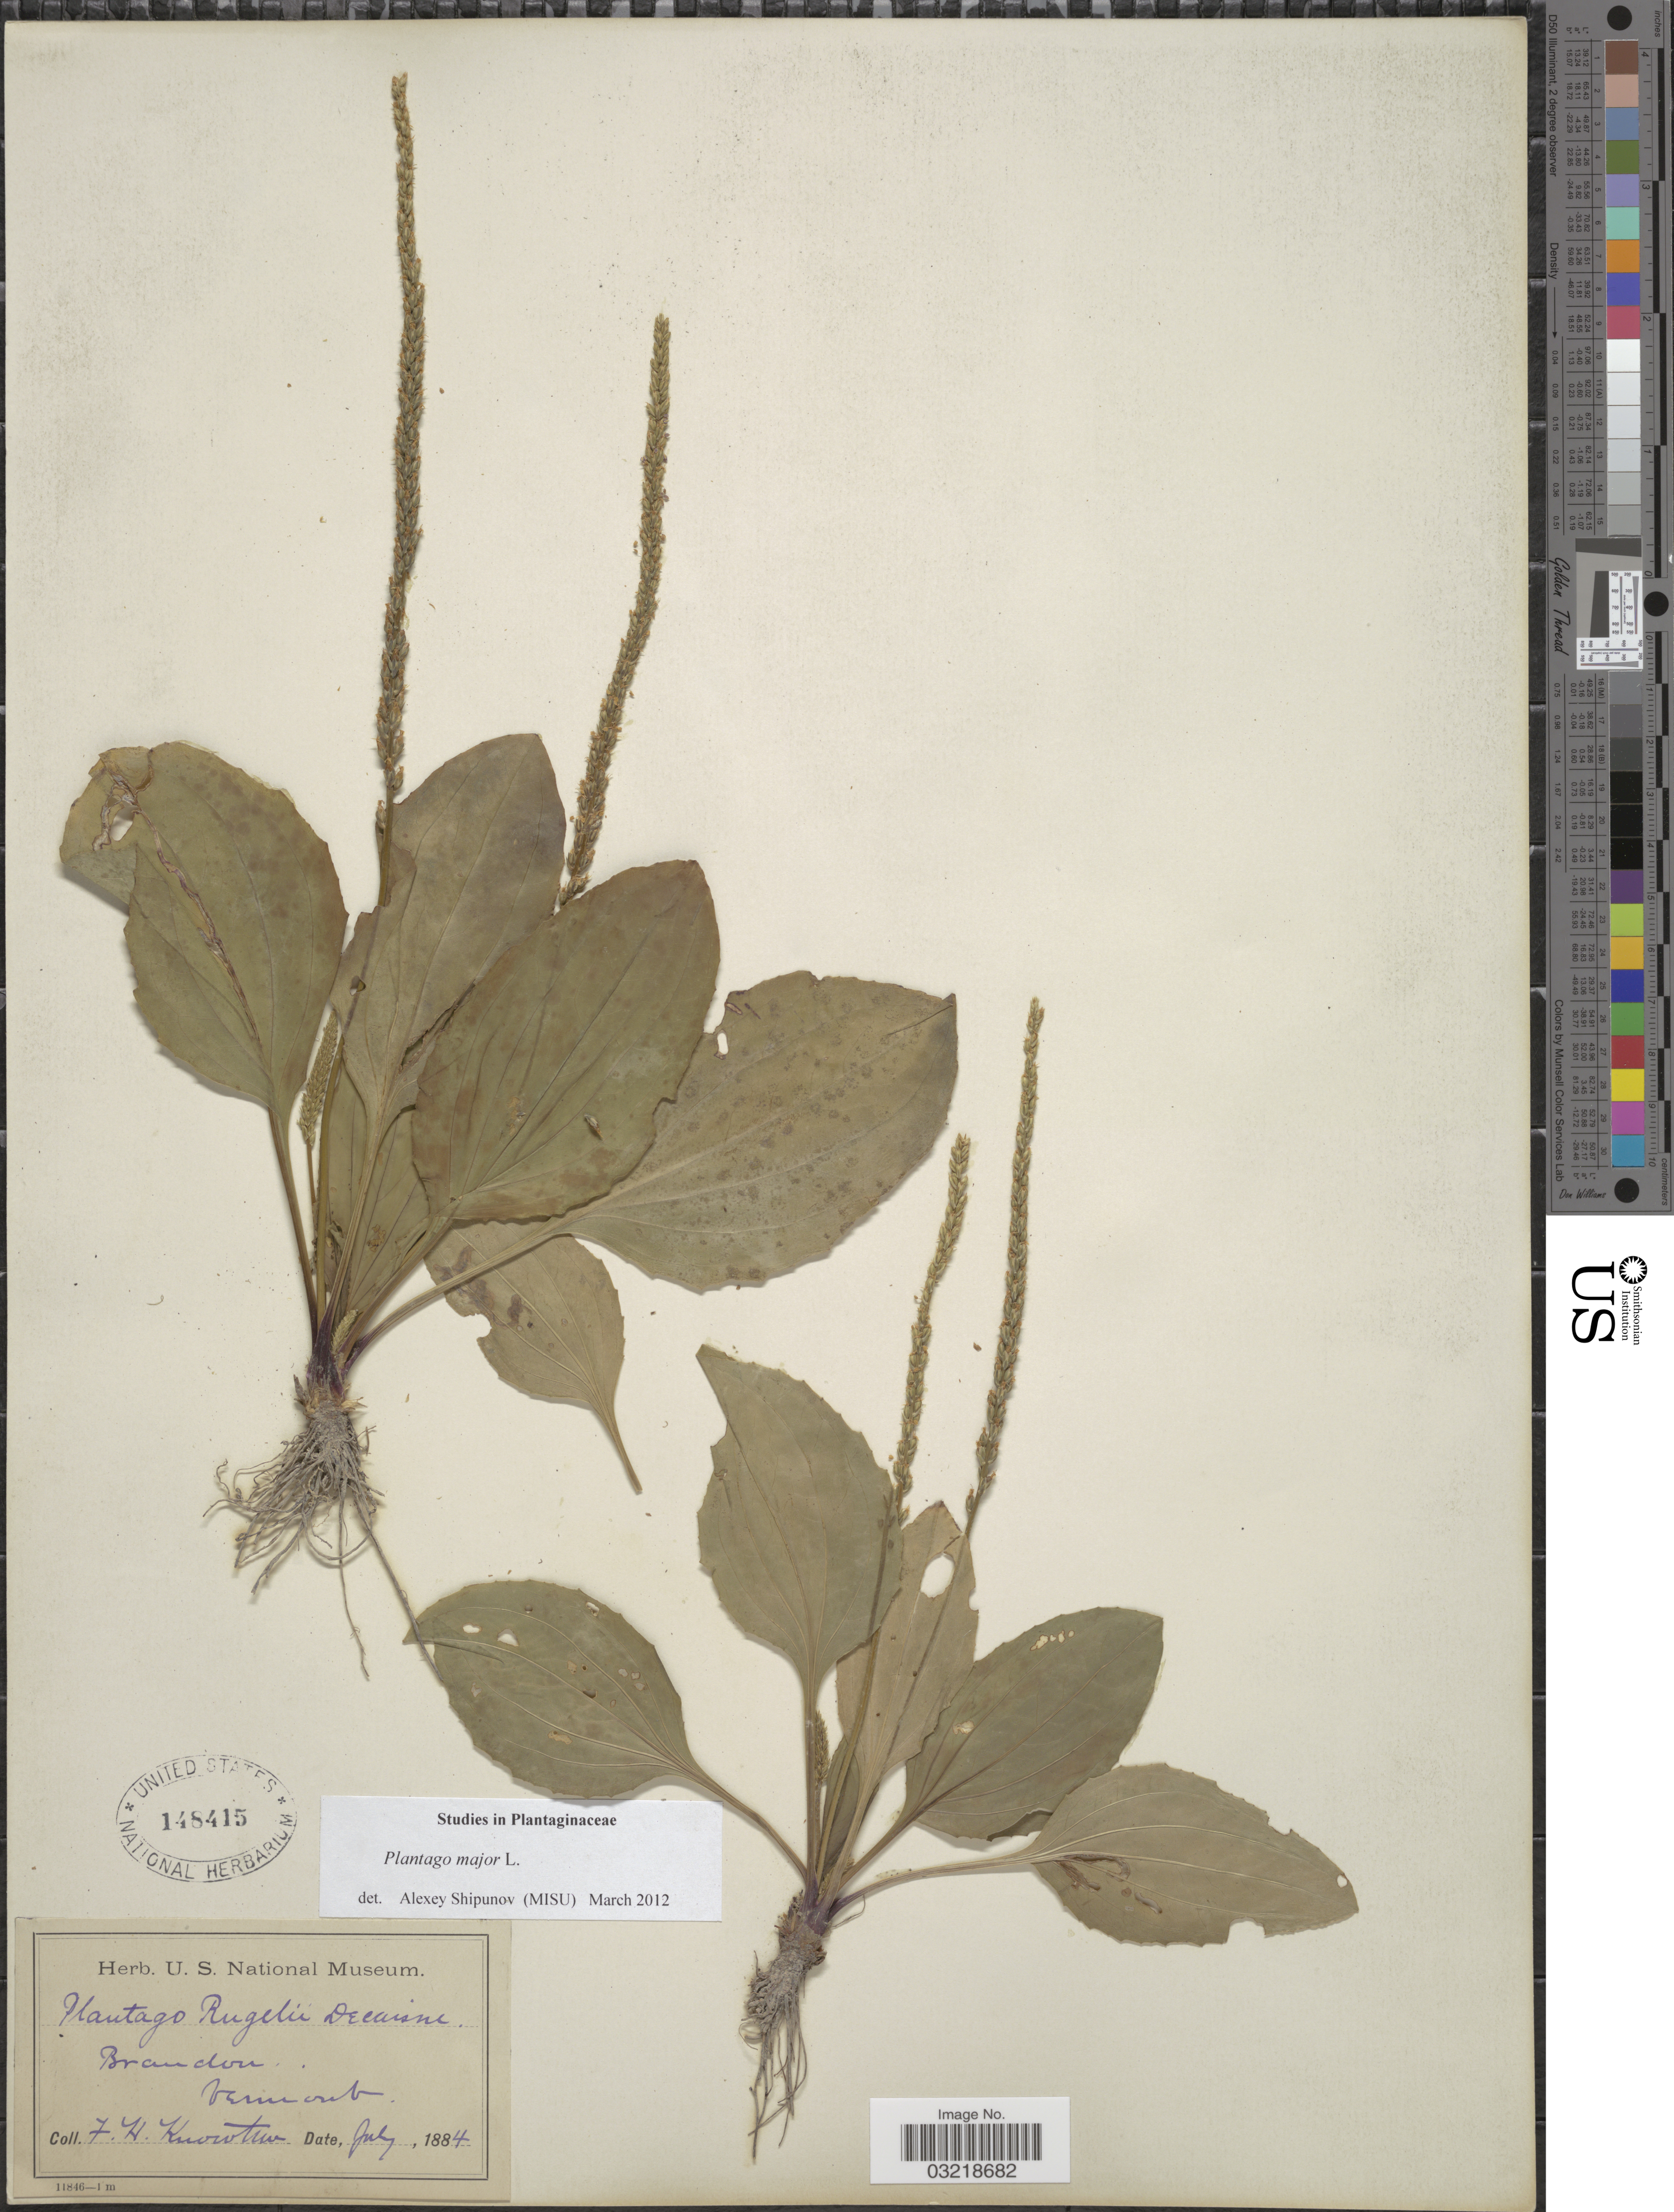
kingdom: Plantae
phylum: Tracheophyta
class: Magnoliopsida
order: Lamiales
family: Plantaginaceae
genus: Plantago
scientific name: Plantago major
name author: L.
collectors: F. H. Knowlton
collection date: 1884-07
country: United States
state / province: Vermont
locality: Brandon.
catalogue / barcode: US 148415